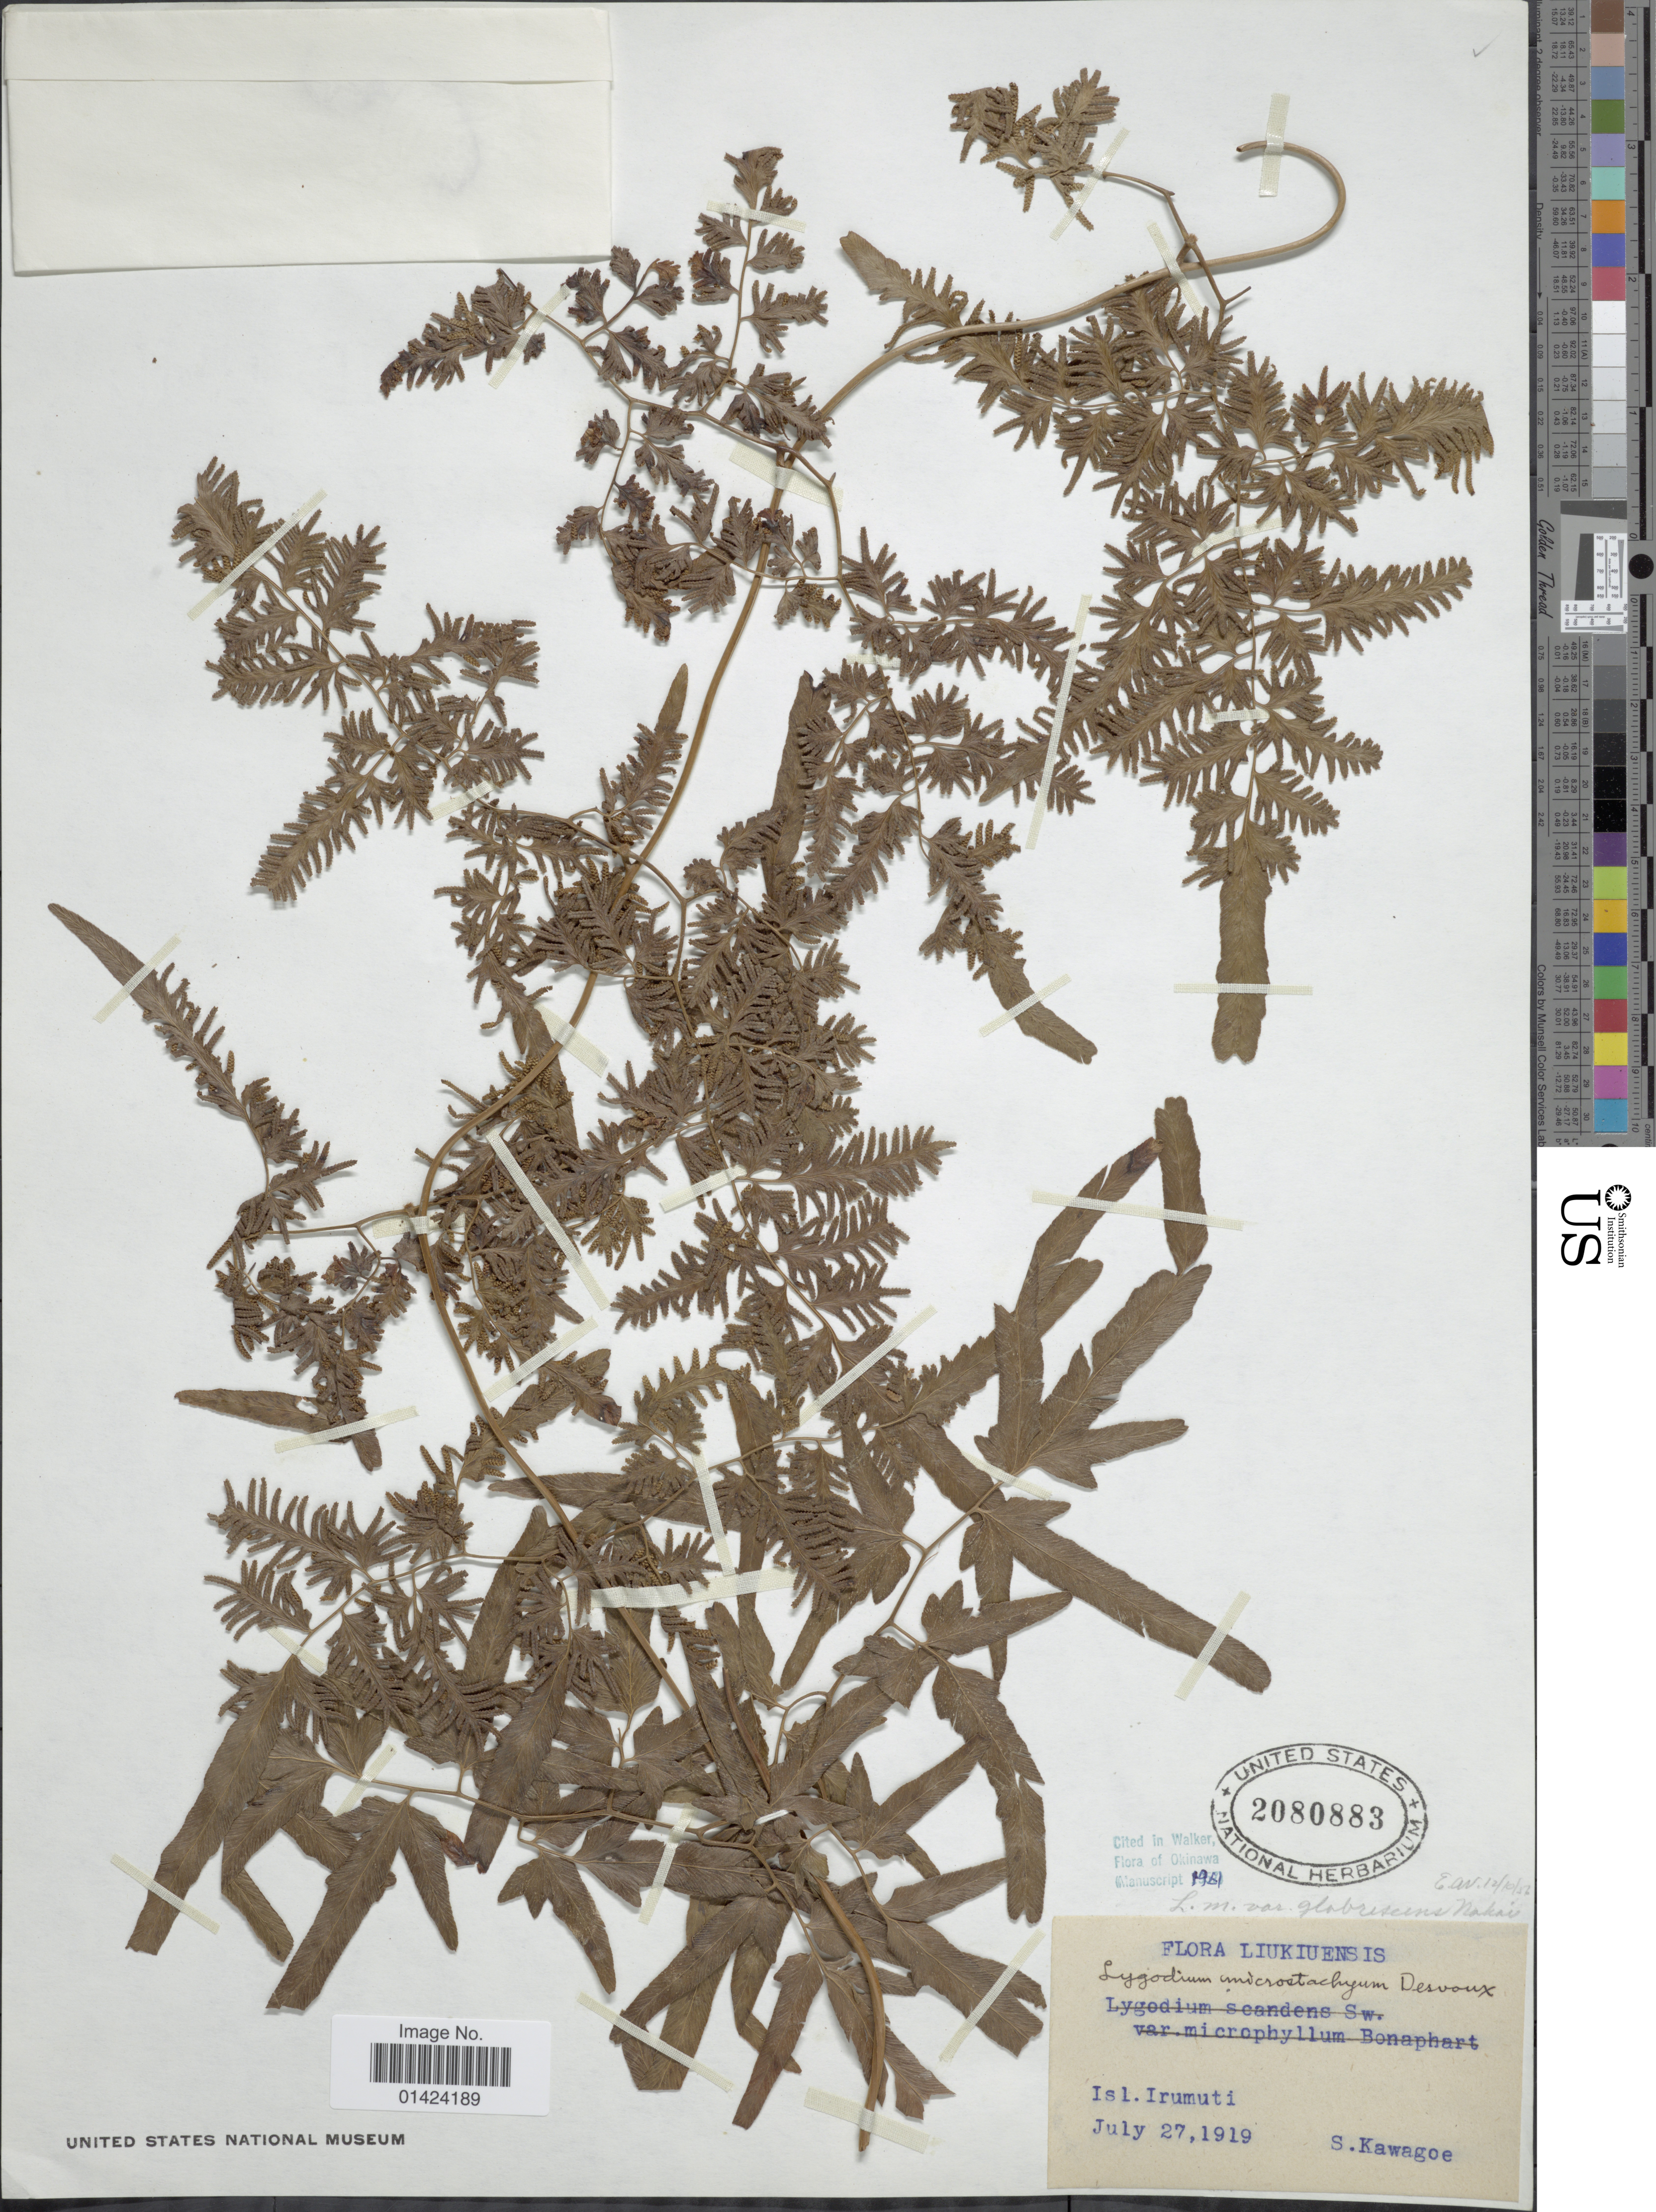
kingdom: Plantae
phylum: Tracheophyta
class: Polypodiopsida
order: Schizaeales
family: Lygodiaceae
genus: Lygodium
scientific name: Lygodium japonicum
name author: (Thunb.) Sw.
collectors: S. Kawagoe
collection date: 1919-07-27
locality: Liukiuensis. Isl. Irumuti.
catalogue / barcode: US 2080883